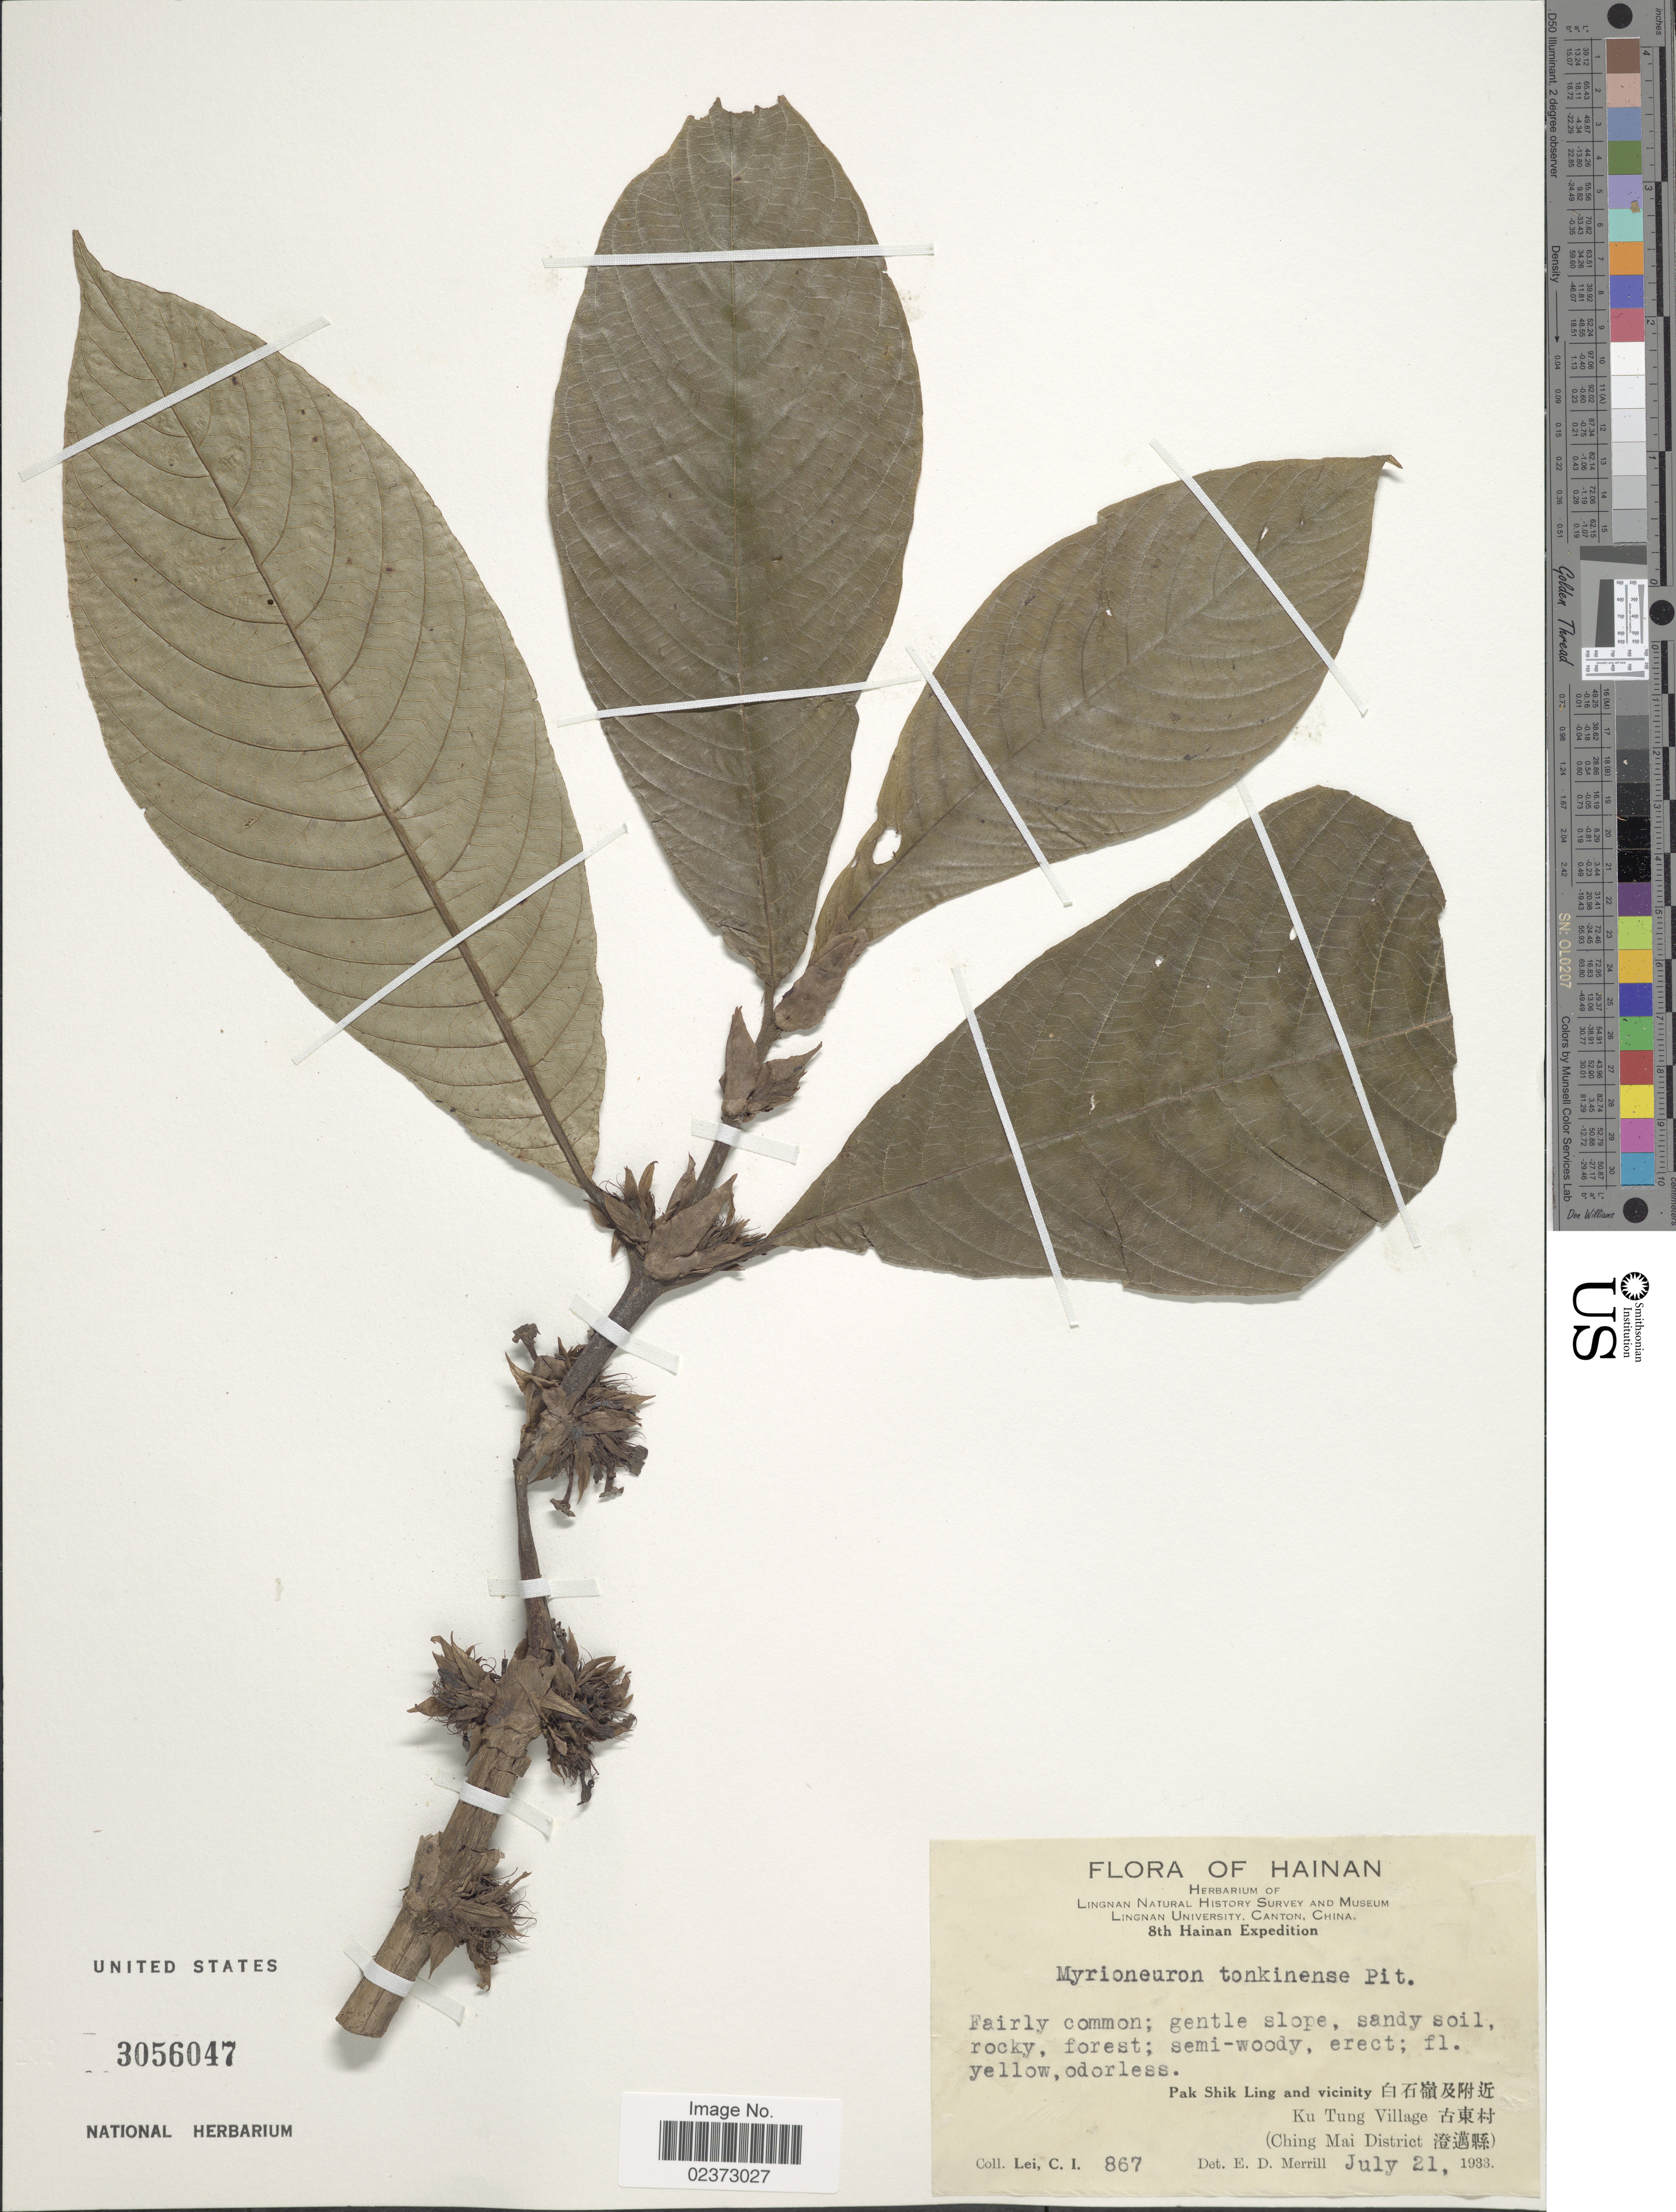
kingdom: Plantae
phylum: Tracheophyta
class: Magnoliopsida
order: Gentianales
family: Rubiaceae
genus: Mycetia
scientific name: Mycetia tonkinensis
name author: (Pit.) Razafim. & B. Bremer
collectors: C. I. Lei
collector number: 867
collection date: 1933-07-21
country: China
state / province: Hainan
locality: Pak Shik Ling and vicinity, Ku Tung Village (Ching Mai District)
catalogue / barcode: US 3056047